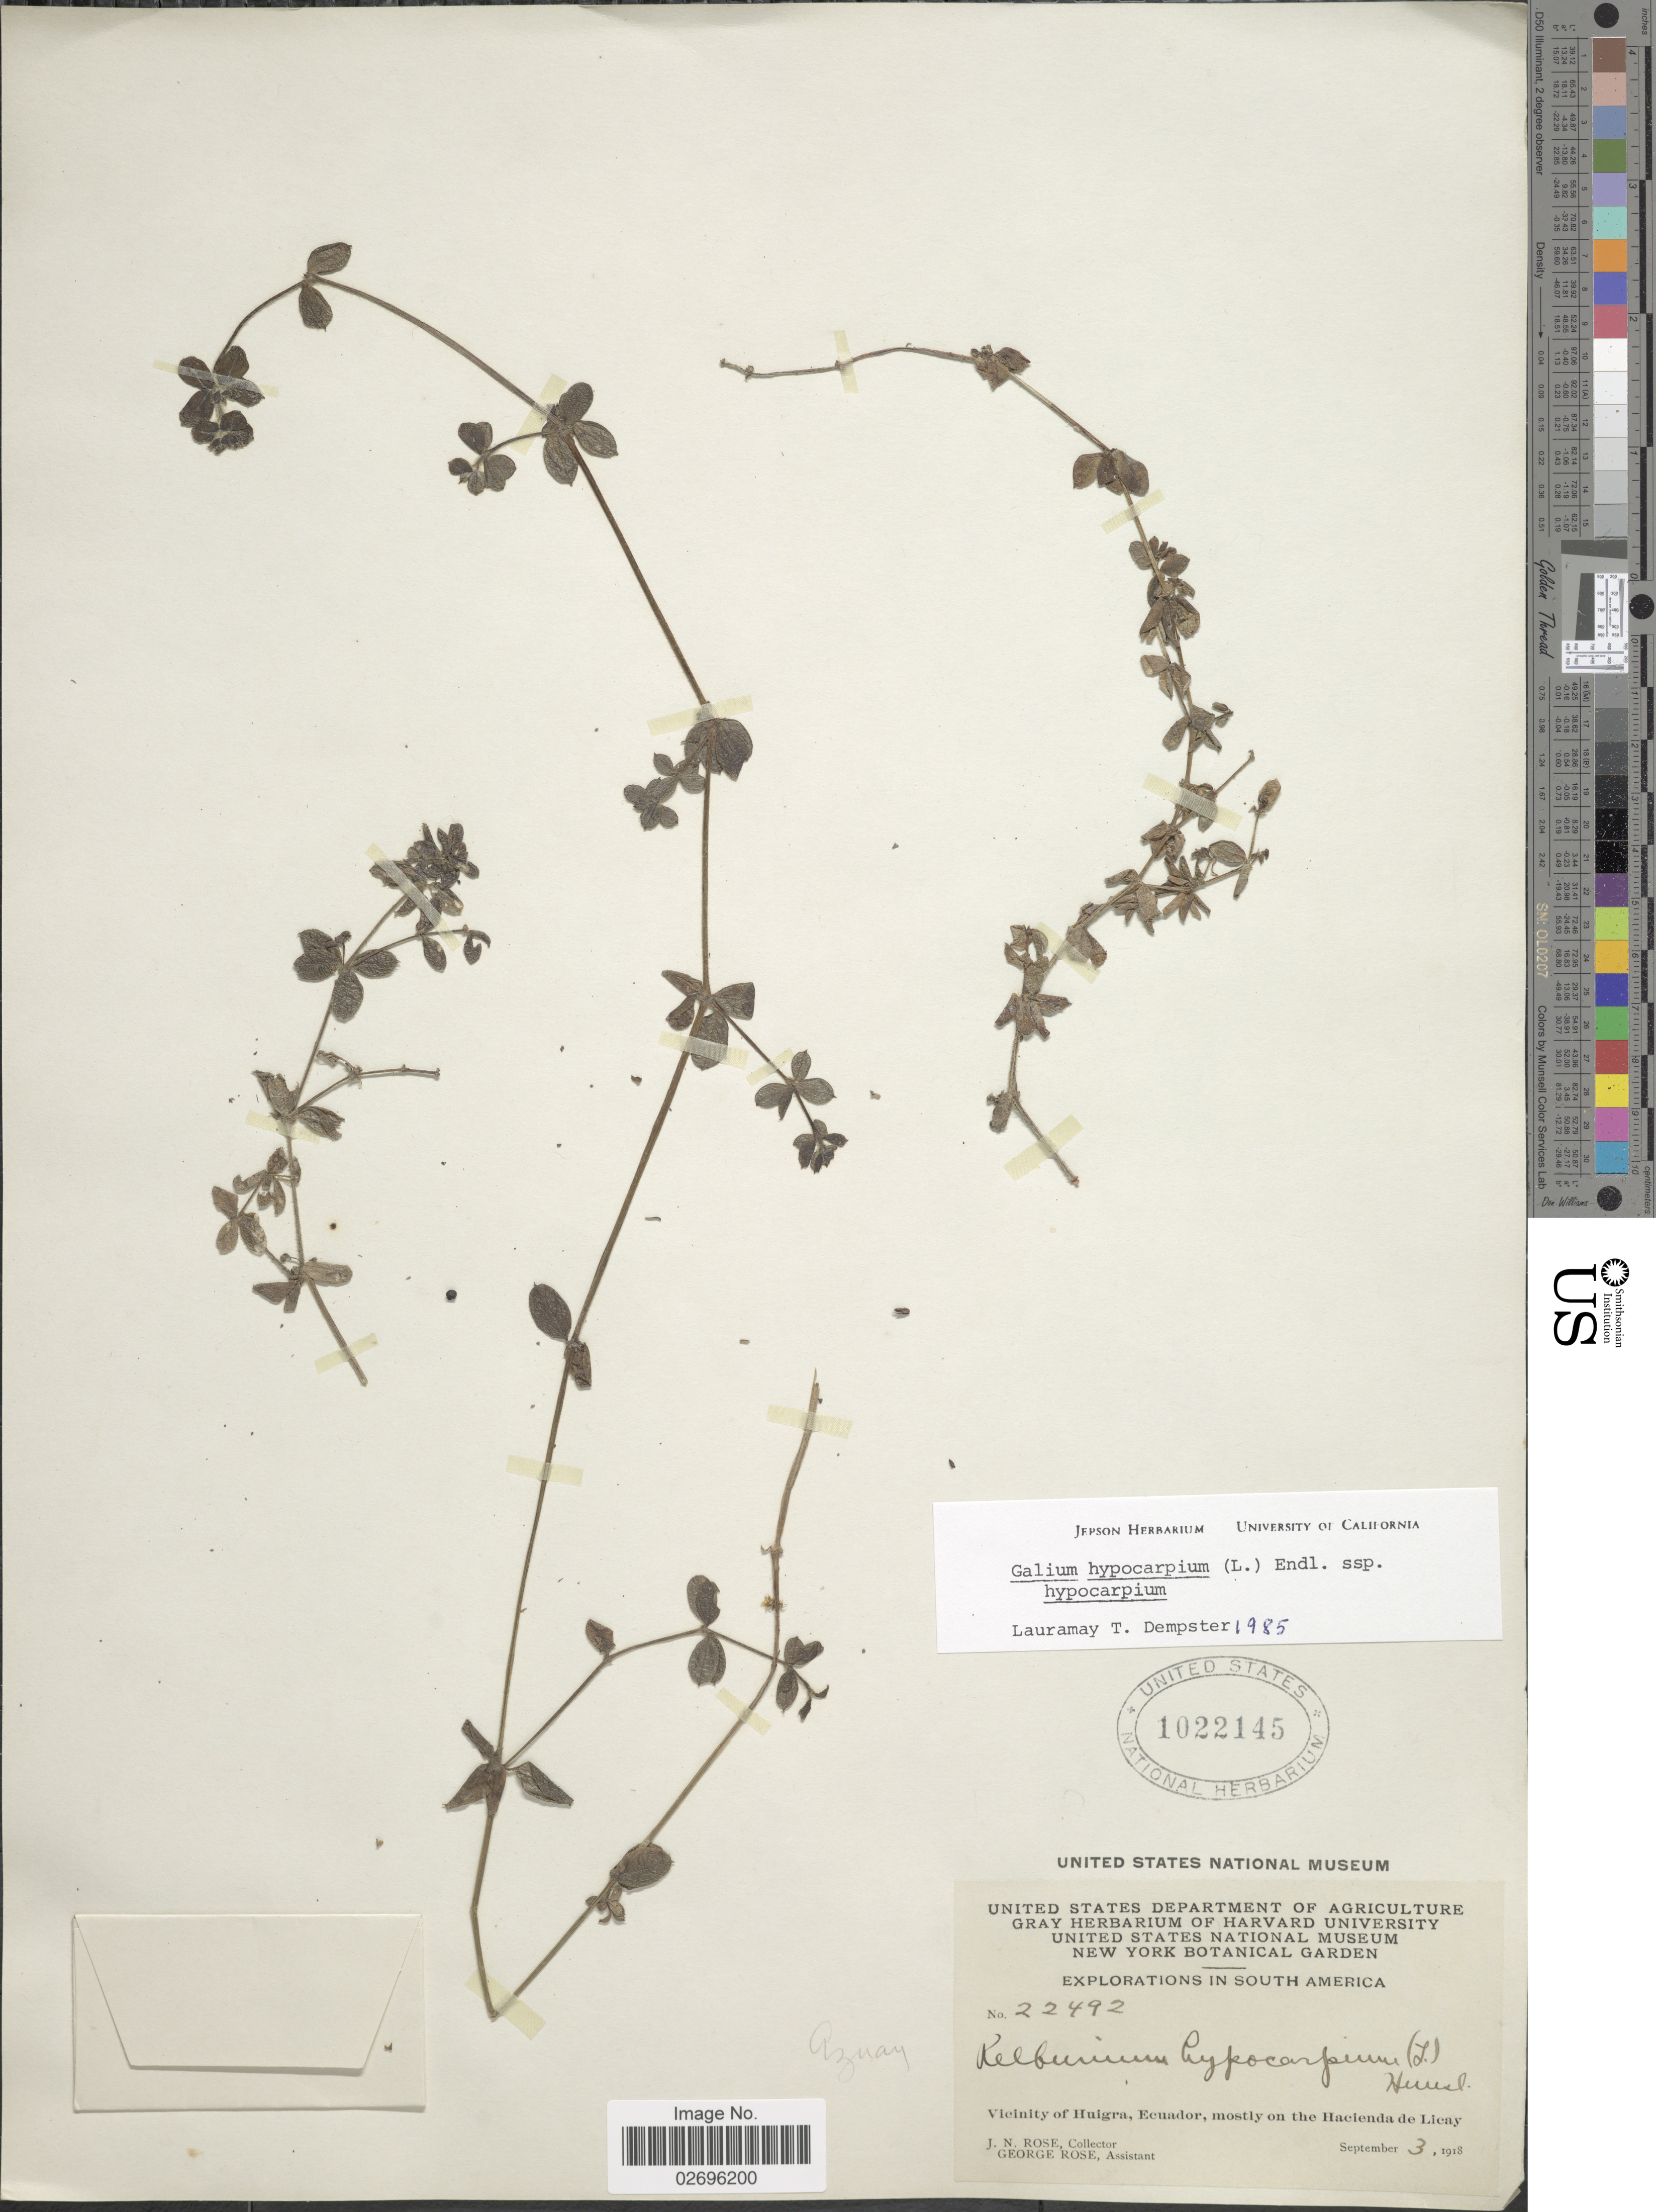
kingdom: Plantae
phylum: Tracheophyta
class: Magnoliopsida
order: Gentianales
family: Rubiaceae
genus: Galium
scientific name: Galium hypocarpium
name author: (L.) Endl. ex Griseb.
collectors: J. N. Rose & G. Rose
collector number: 22492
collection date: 1918-09-03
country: Ecuador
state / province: Azuay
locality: Vicinity of Huigra, mostly on the Hacienda de Licay.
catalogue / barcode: US 1022145